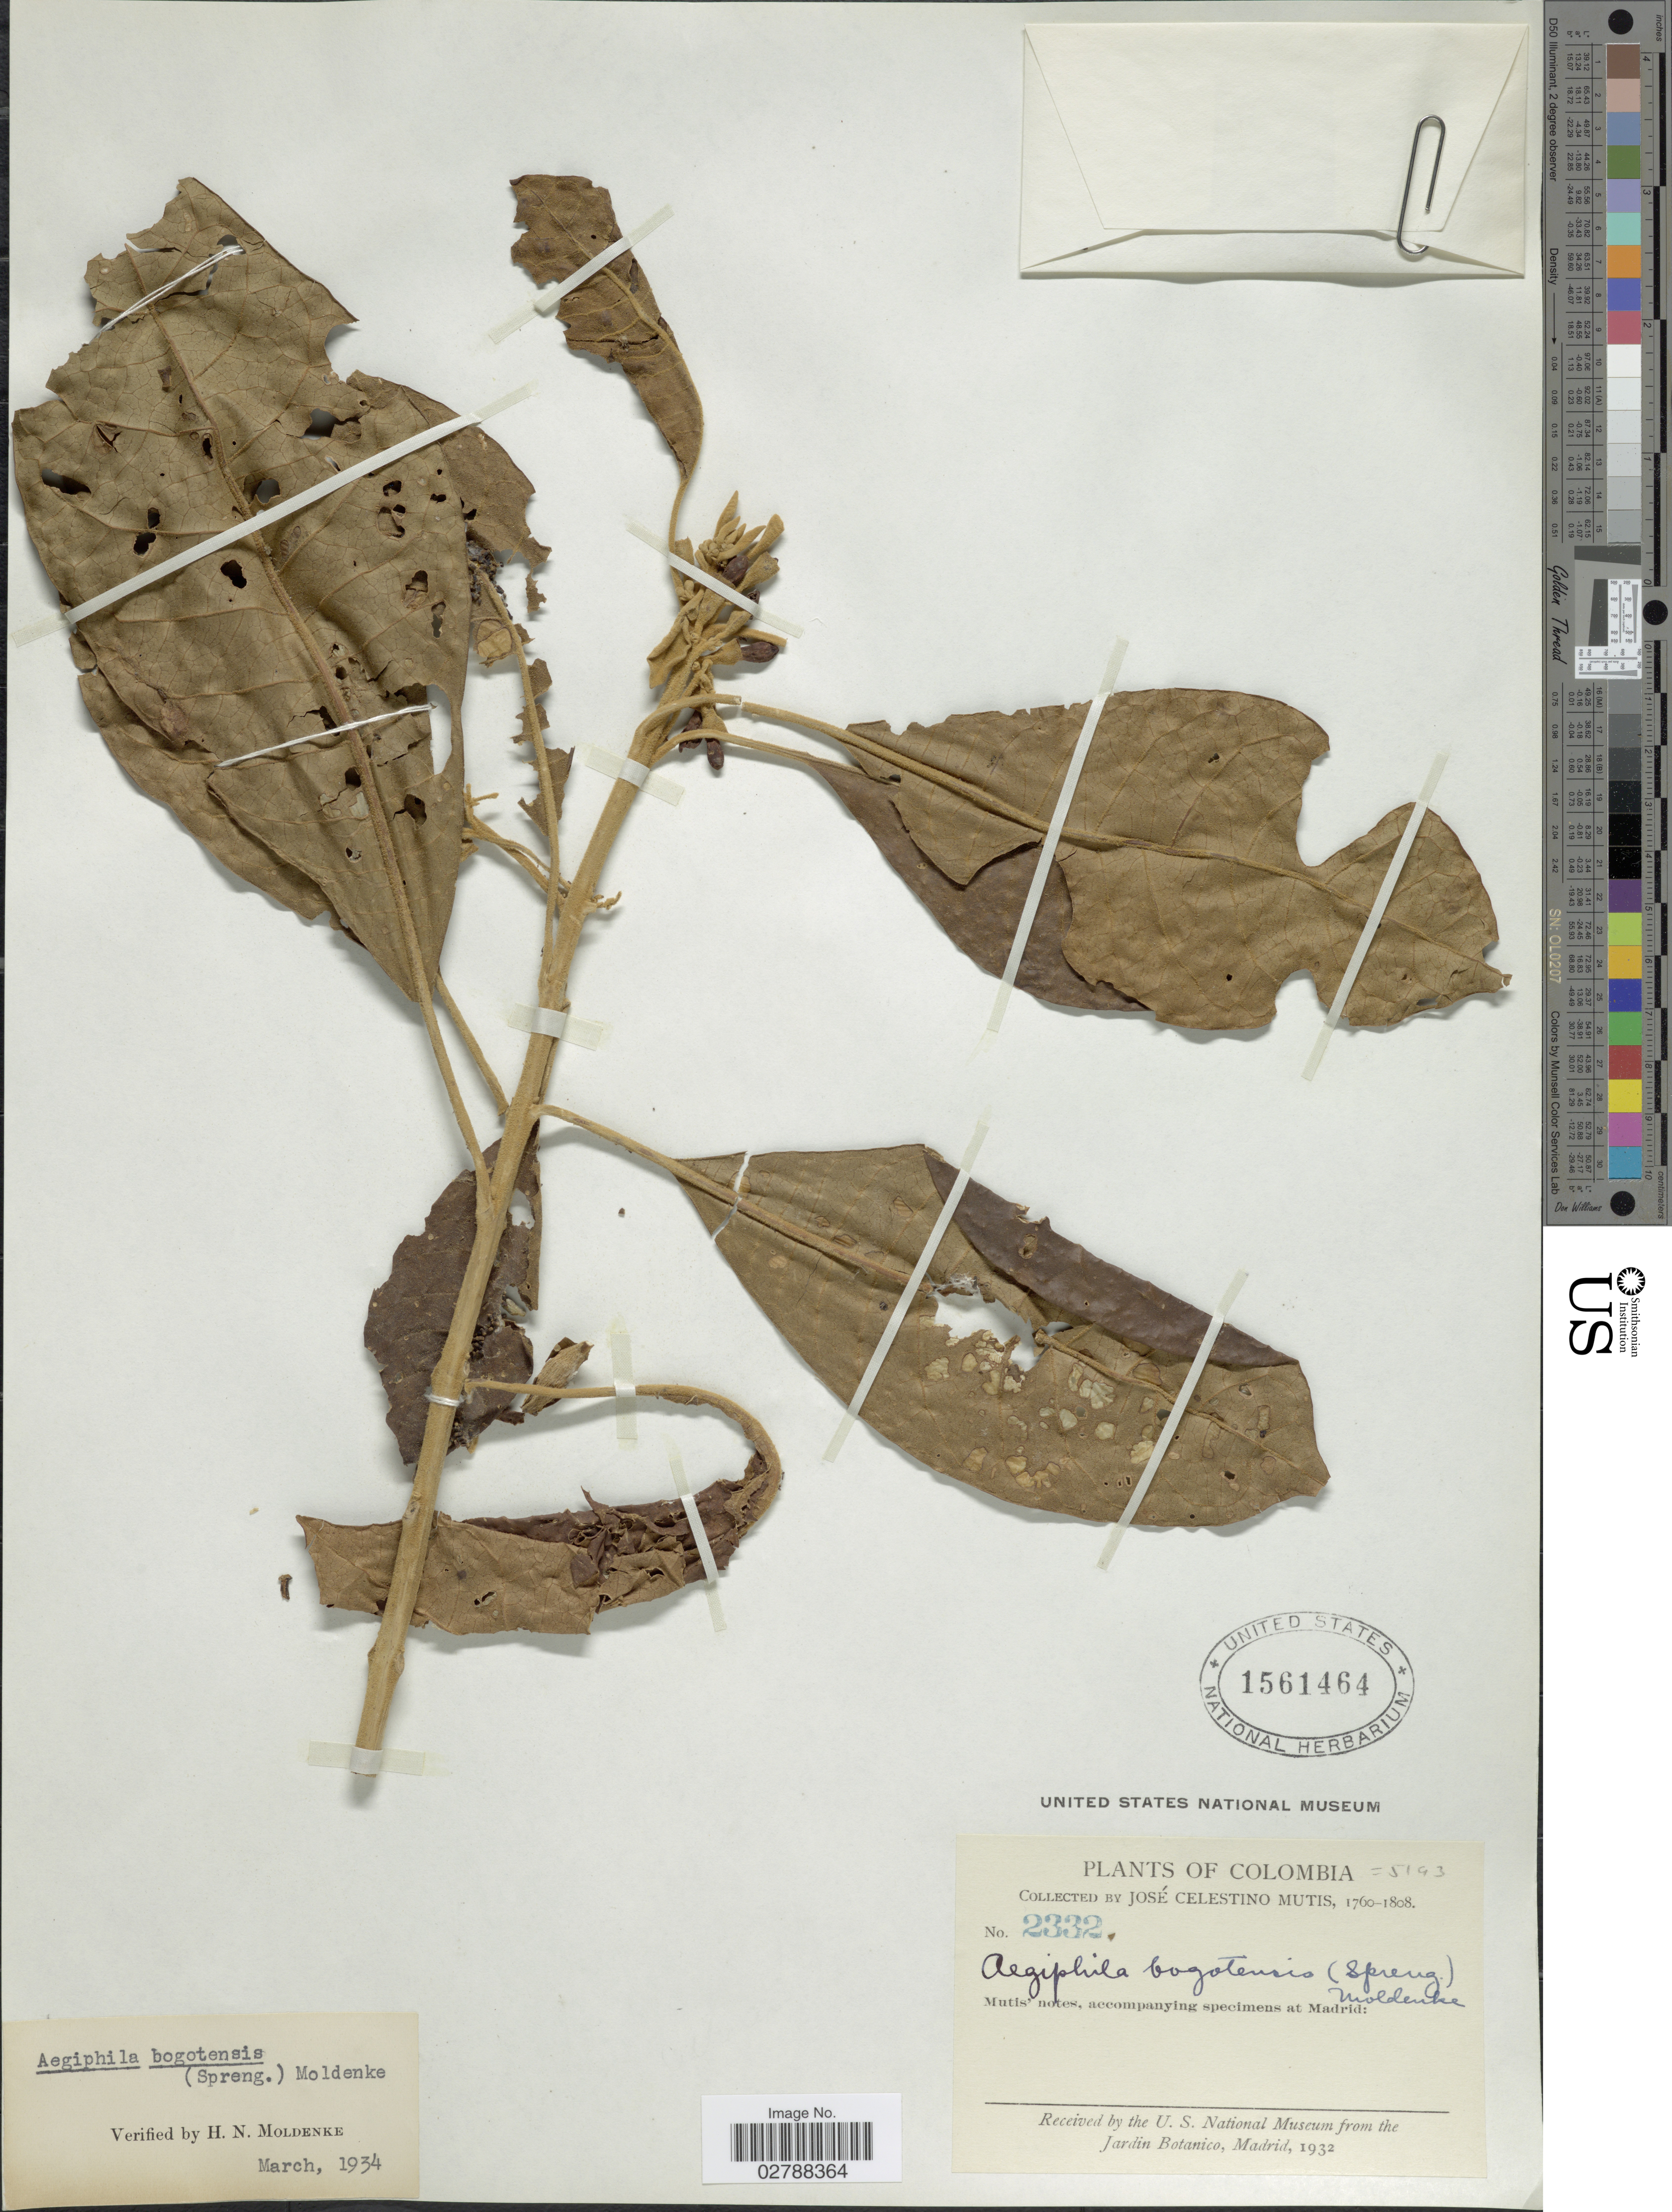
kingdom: Plantae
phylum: Tracheophyta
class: Magnoliopsida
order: Lamiales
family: Lamiaceae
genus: Aegiphila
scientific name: Aegiphila bogotensis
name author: (Spreng.) Moldenke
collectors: J. C. B. Mutis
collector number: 2332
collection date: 1760/1808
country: Colombia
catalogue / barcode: US 1561464